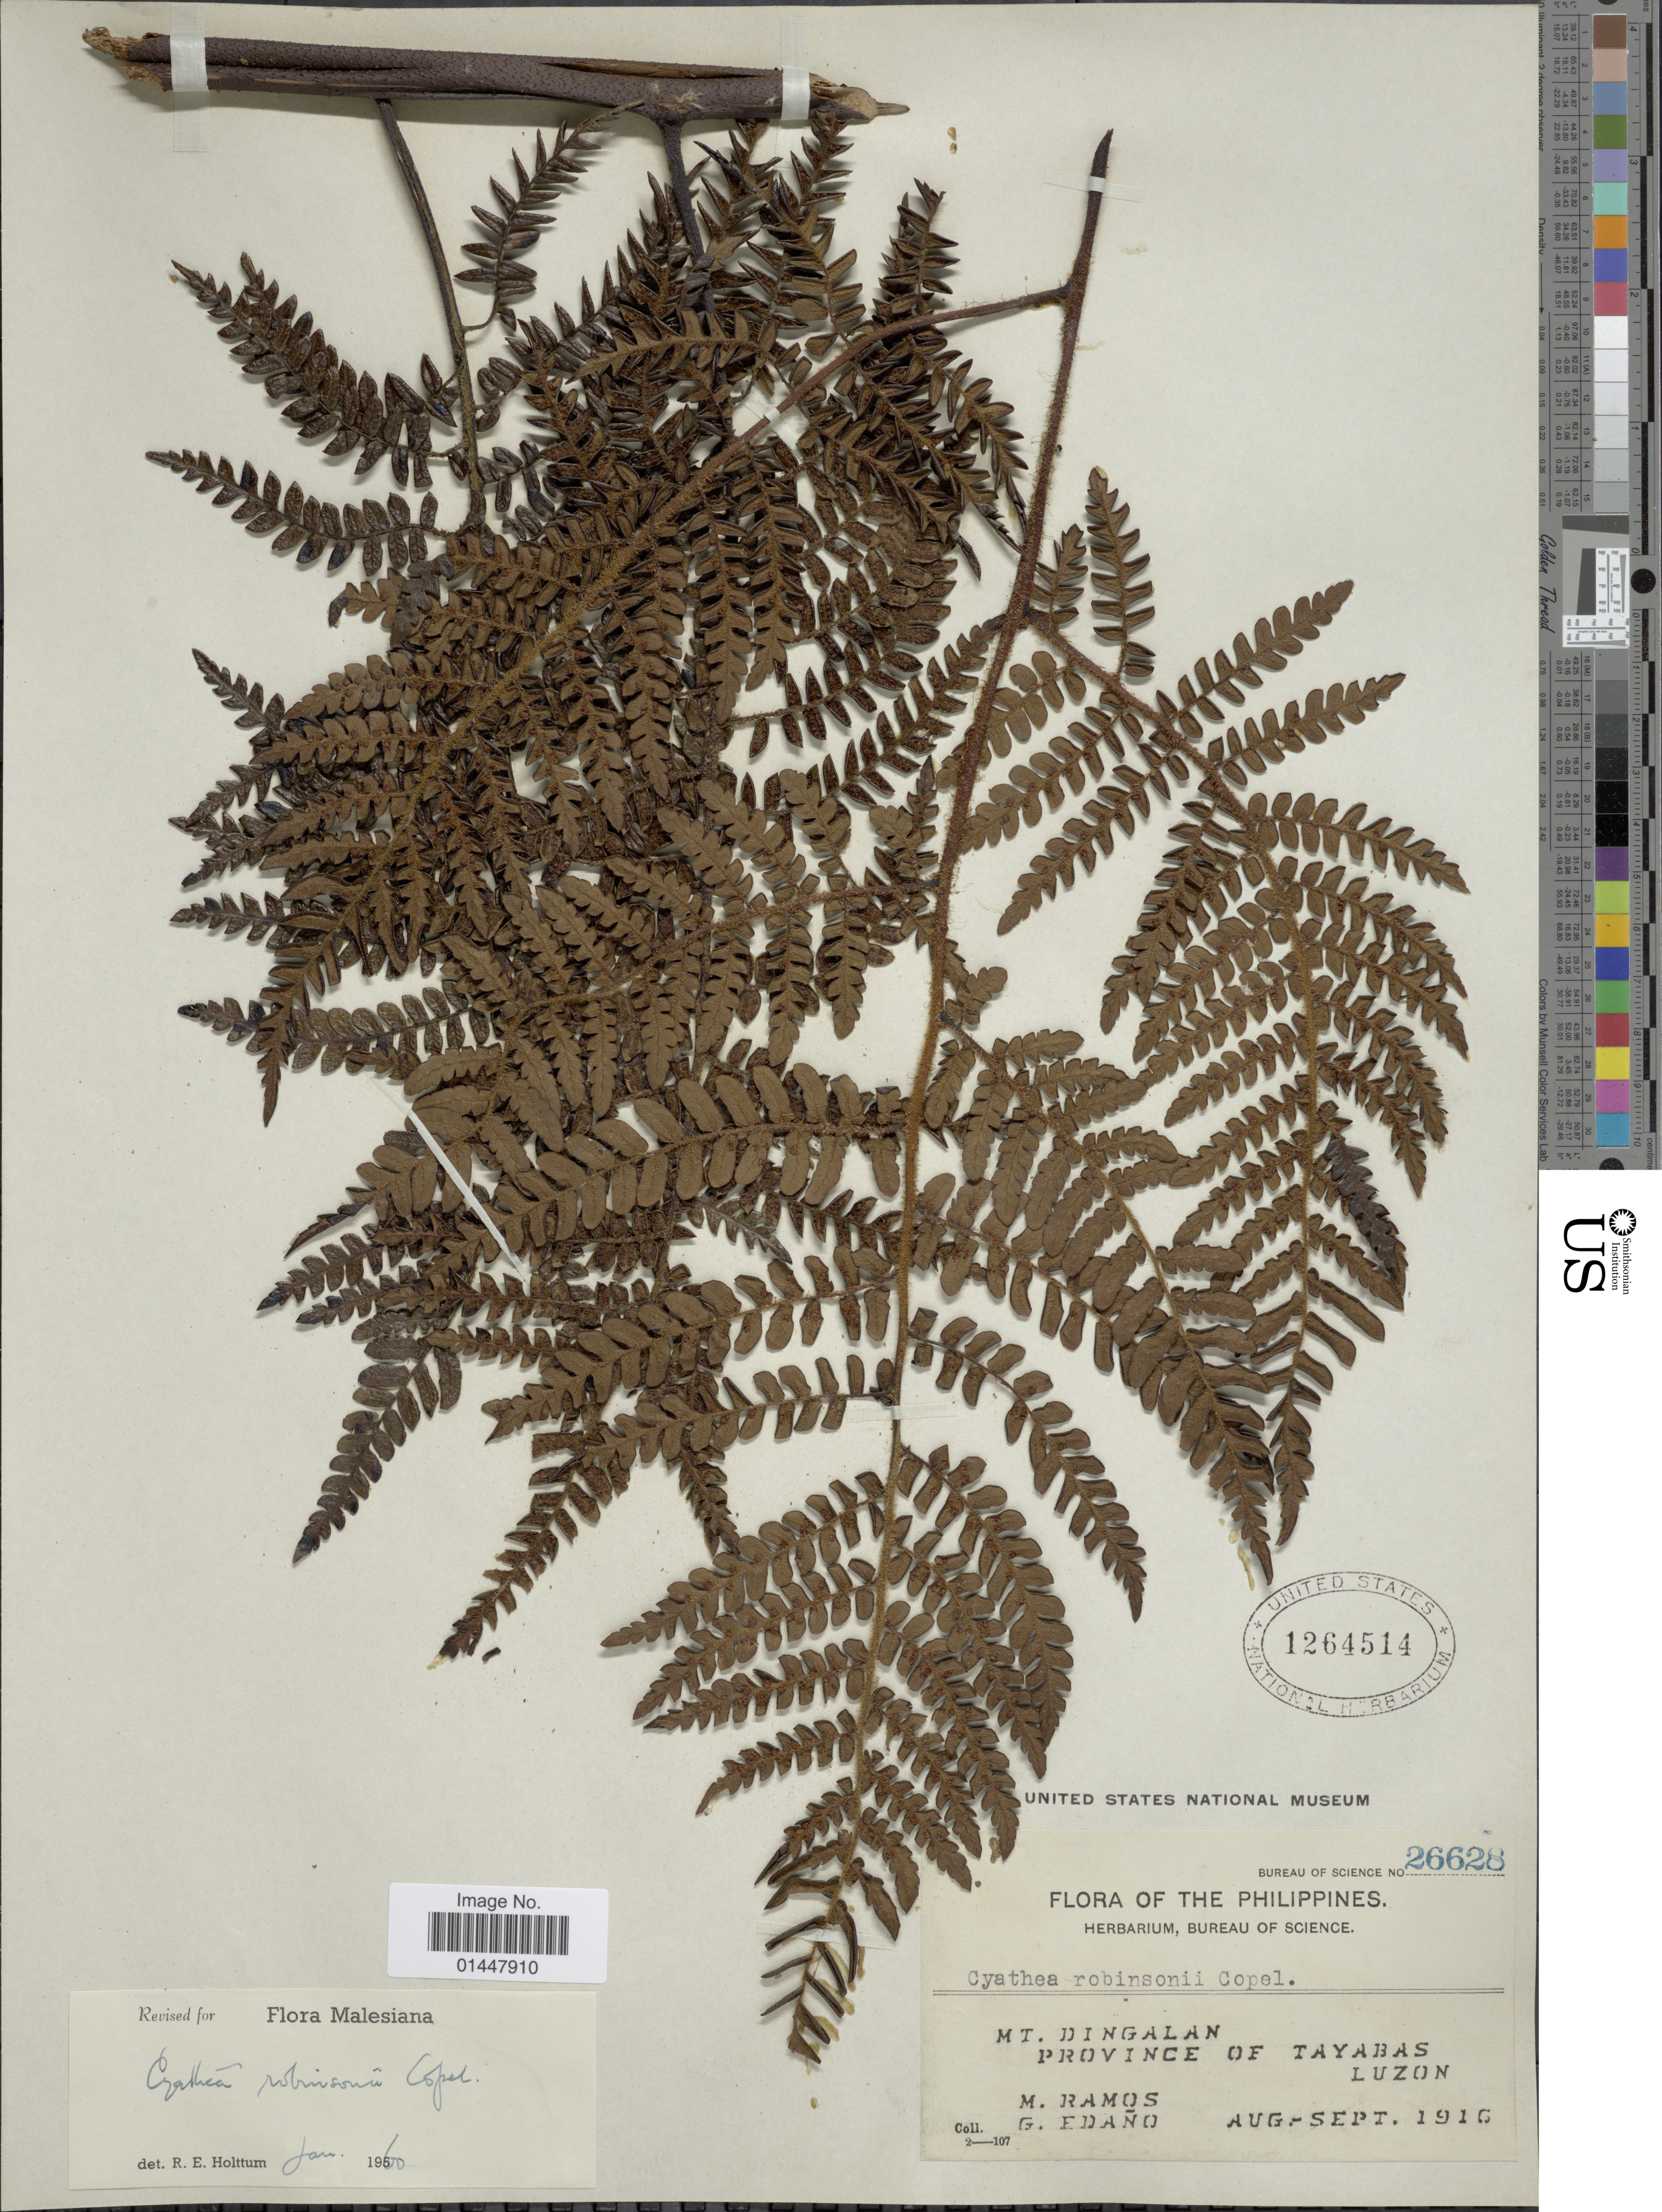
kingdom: Plantae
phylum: Tracheophyta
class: Polypodiopsida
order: Cyatheales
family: Cyatheaceae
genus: Sphaeropteris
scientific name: Sphaeropteris robinsonii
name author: (Copel.) R.M. Tryon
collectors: M. Ramos & G. Edaño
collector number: Bureau of Science 26628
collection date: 1916-08/1916-09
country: Philippines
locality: Mt. Dingalan province of Tayabas, Luzon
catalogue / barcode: US 1264514